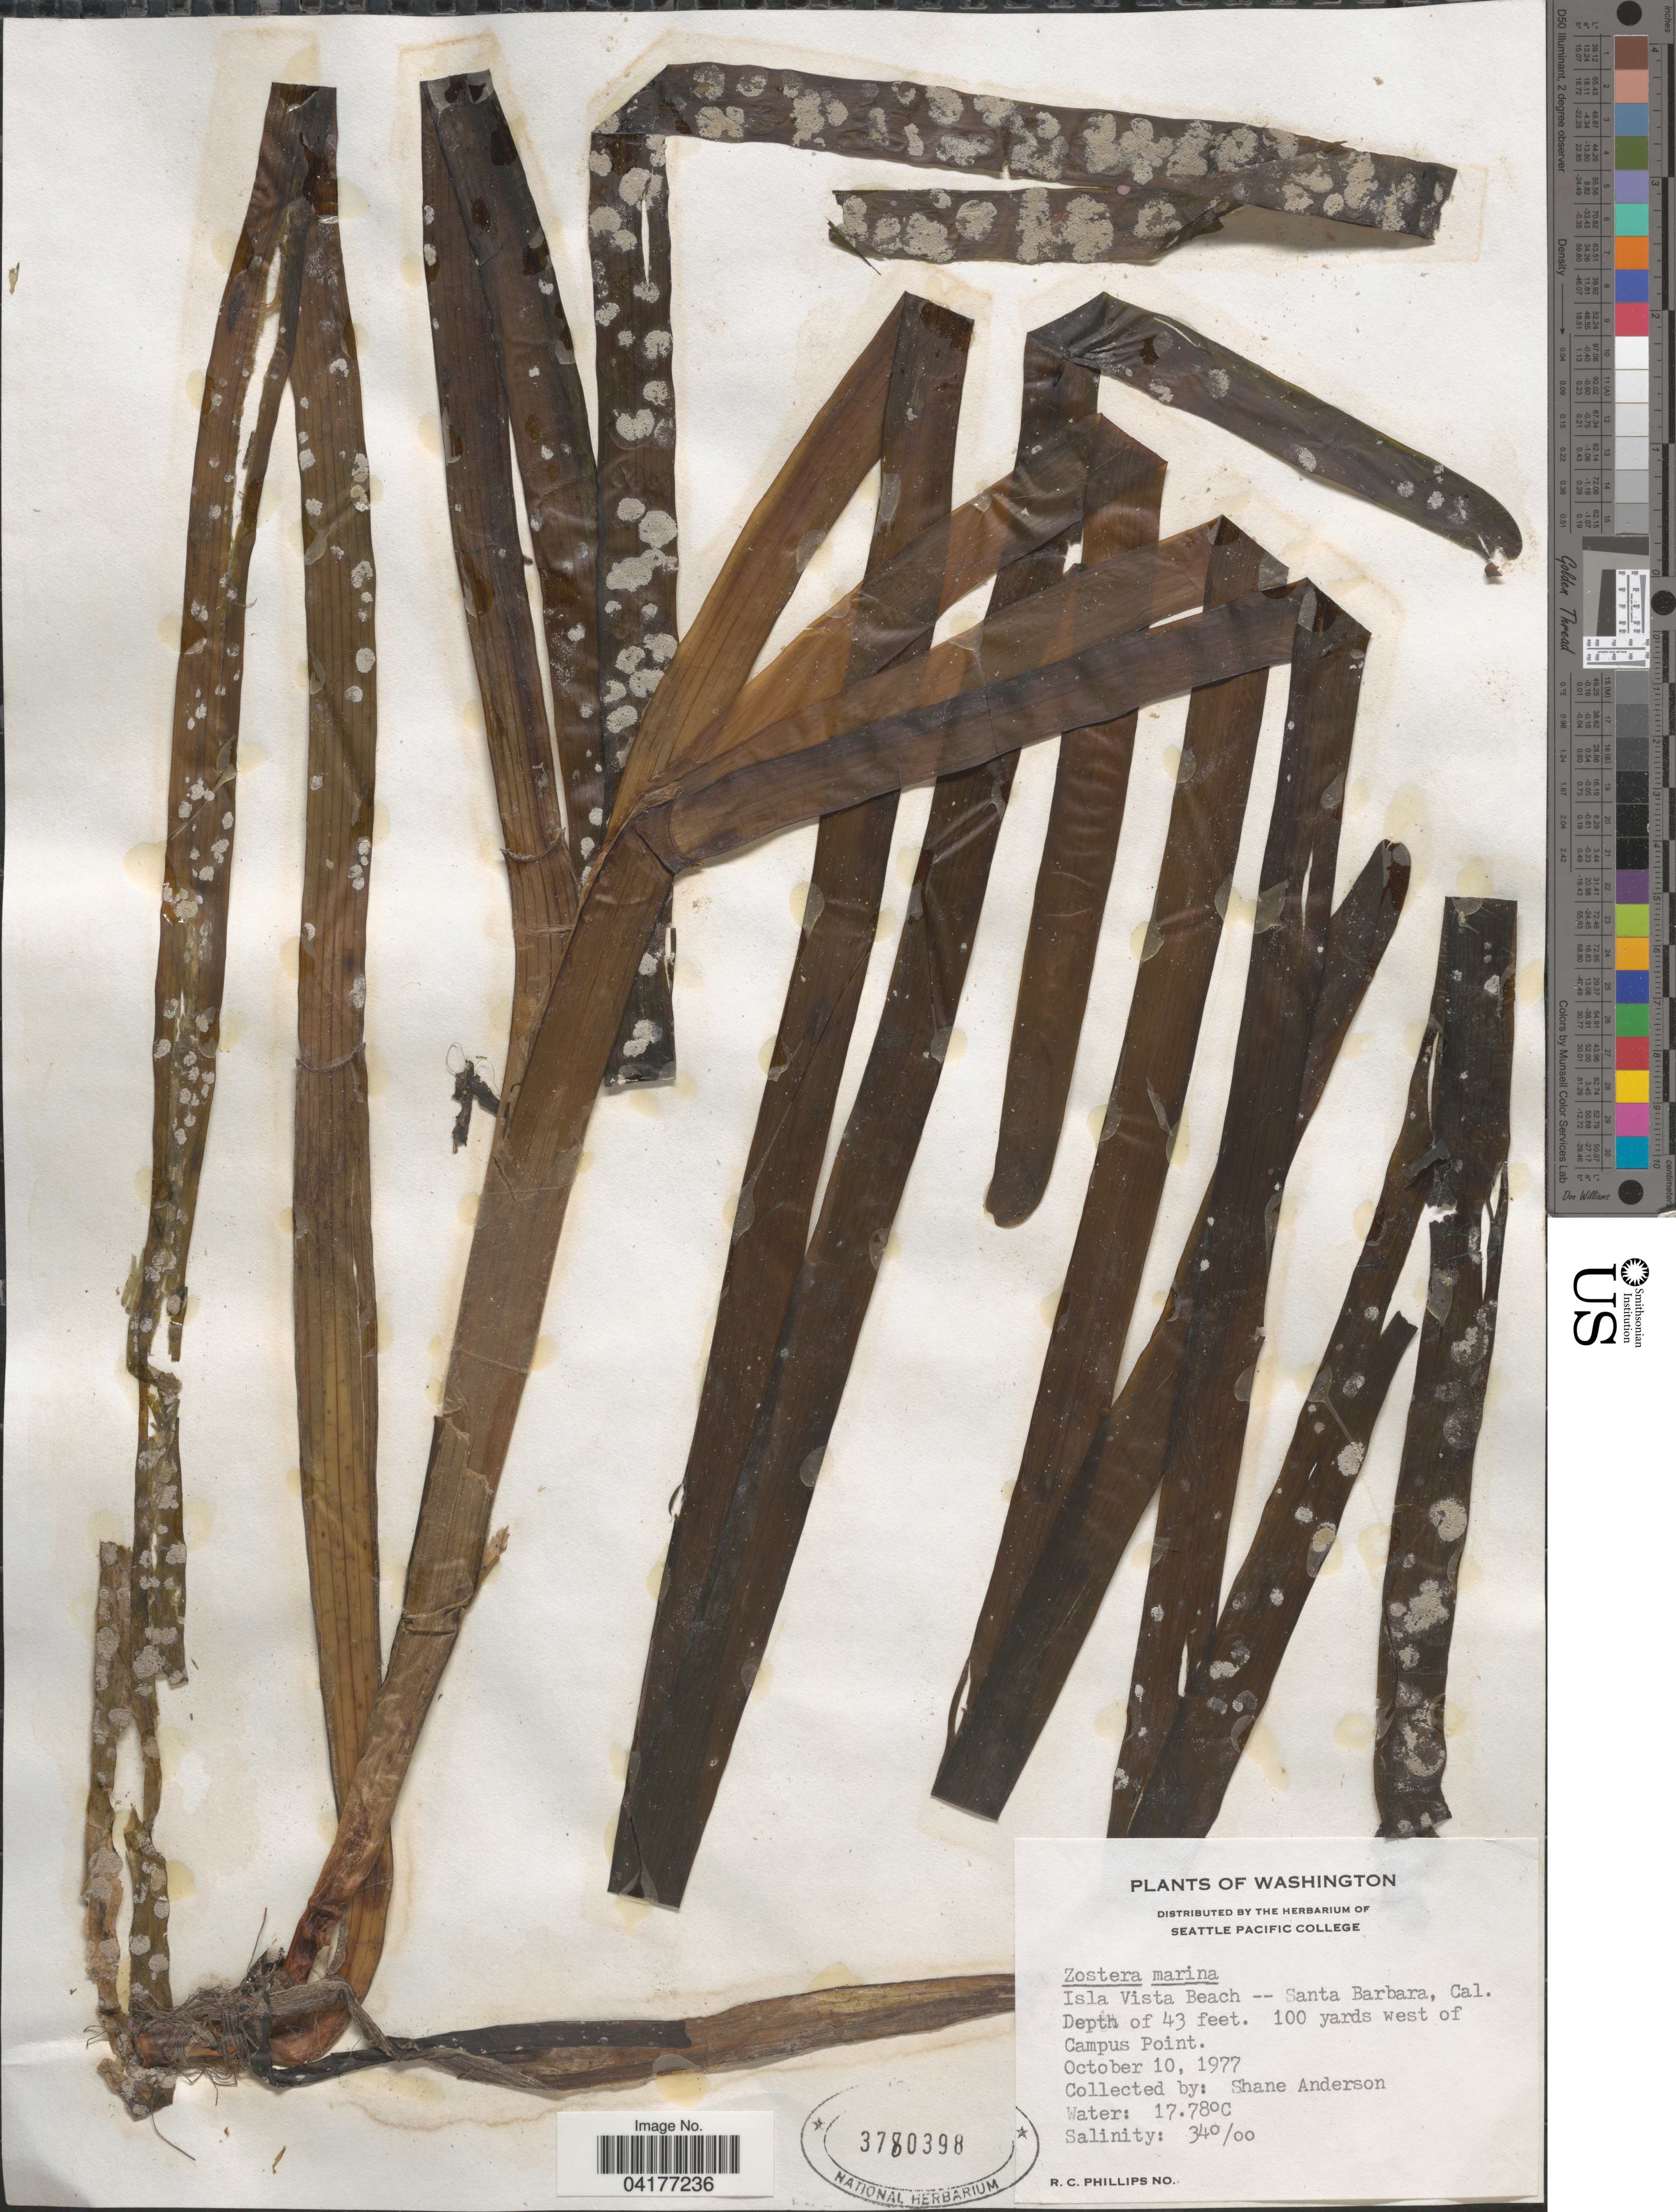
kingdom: Plantae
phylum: Tracheophyta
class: Liliopsida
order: Alismatales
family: Zosteraceae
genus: Zostera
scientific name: Zostera marina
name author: L.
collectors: S. Anderson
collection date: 1977-10-10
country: United States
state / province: California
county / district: Santa Barbara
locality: Isla Vista Beach -- Santa Barbara. 100 yards west of Campus Point.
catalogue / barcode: US 3780398